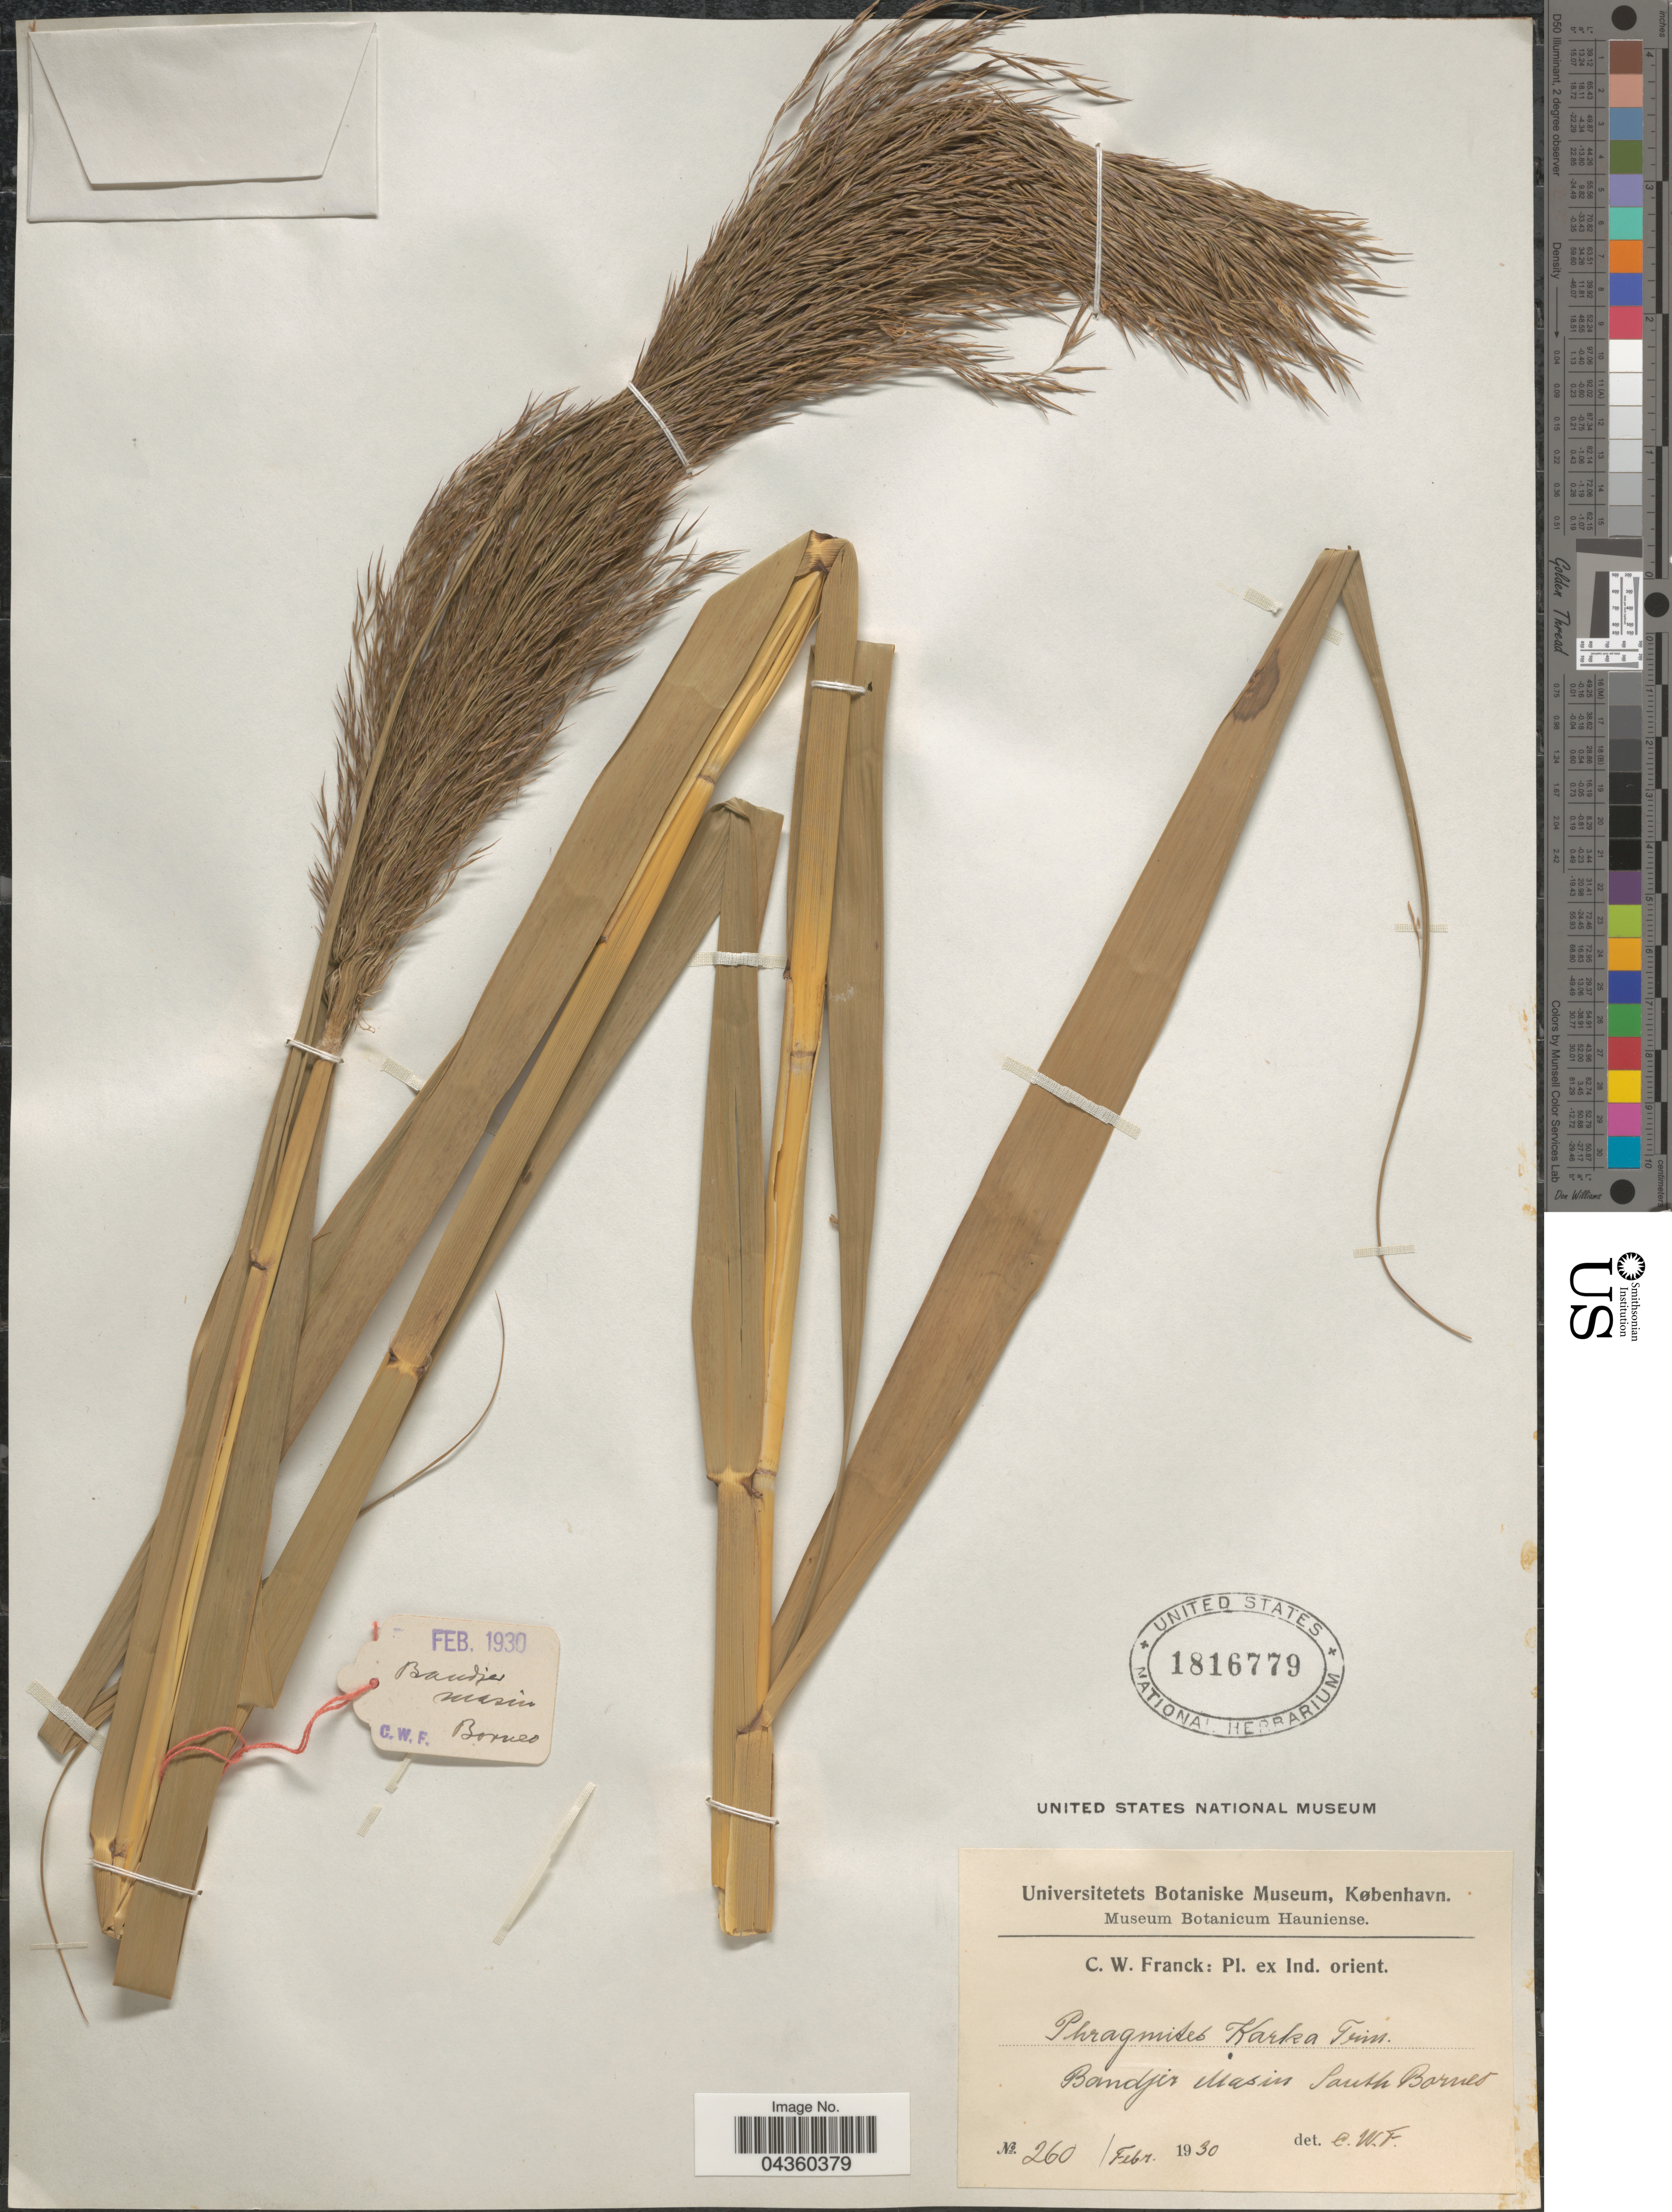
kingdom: Plantae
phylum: Tracheophyta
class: Liliopsida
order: Poales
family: Poaceae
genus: Phragmites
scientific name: Phragmites karka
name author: (Retz.) Trin. ex Steud.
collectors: C. Franck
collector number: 260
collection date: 1930-02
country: Indonesia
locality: Ind. orient. Bandjir Masin South Borneo.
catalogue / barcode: US 1816779